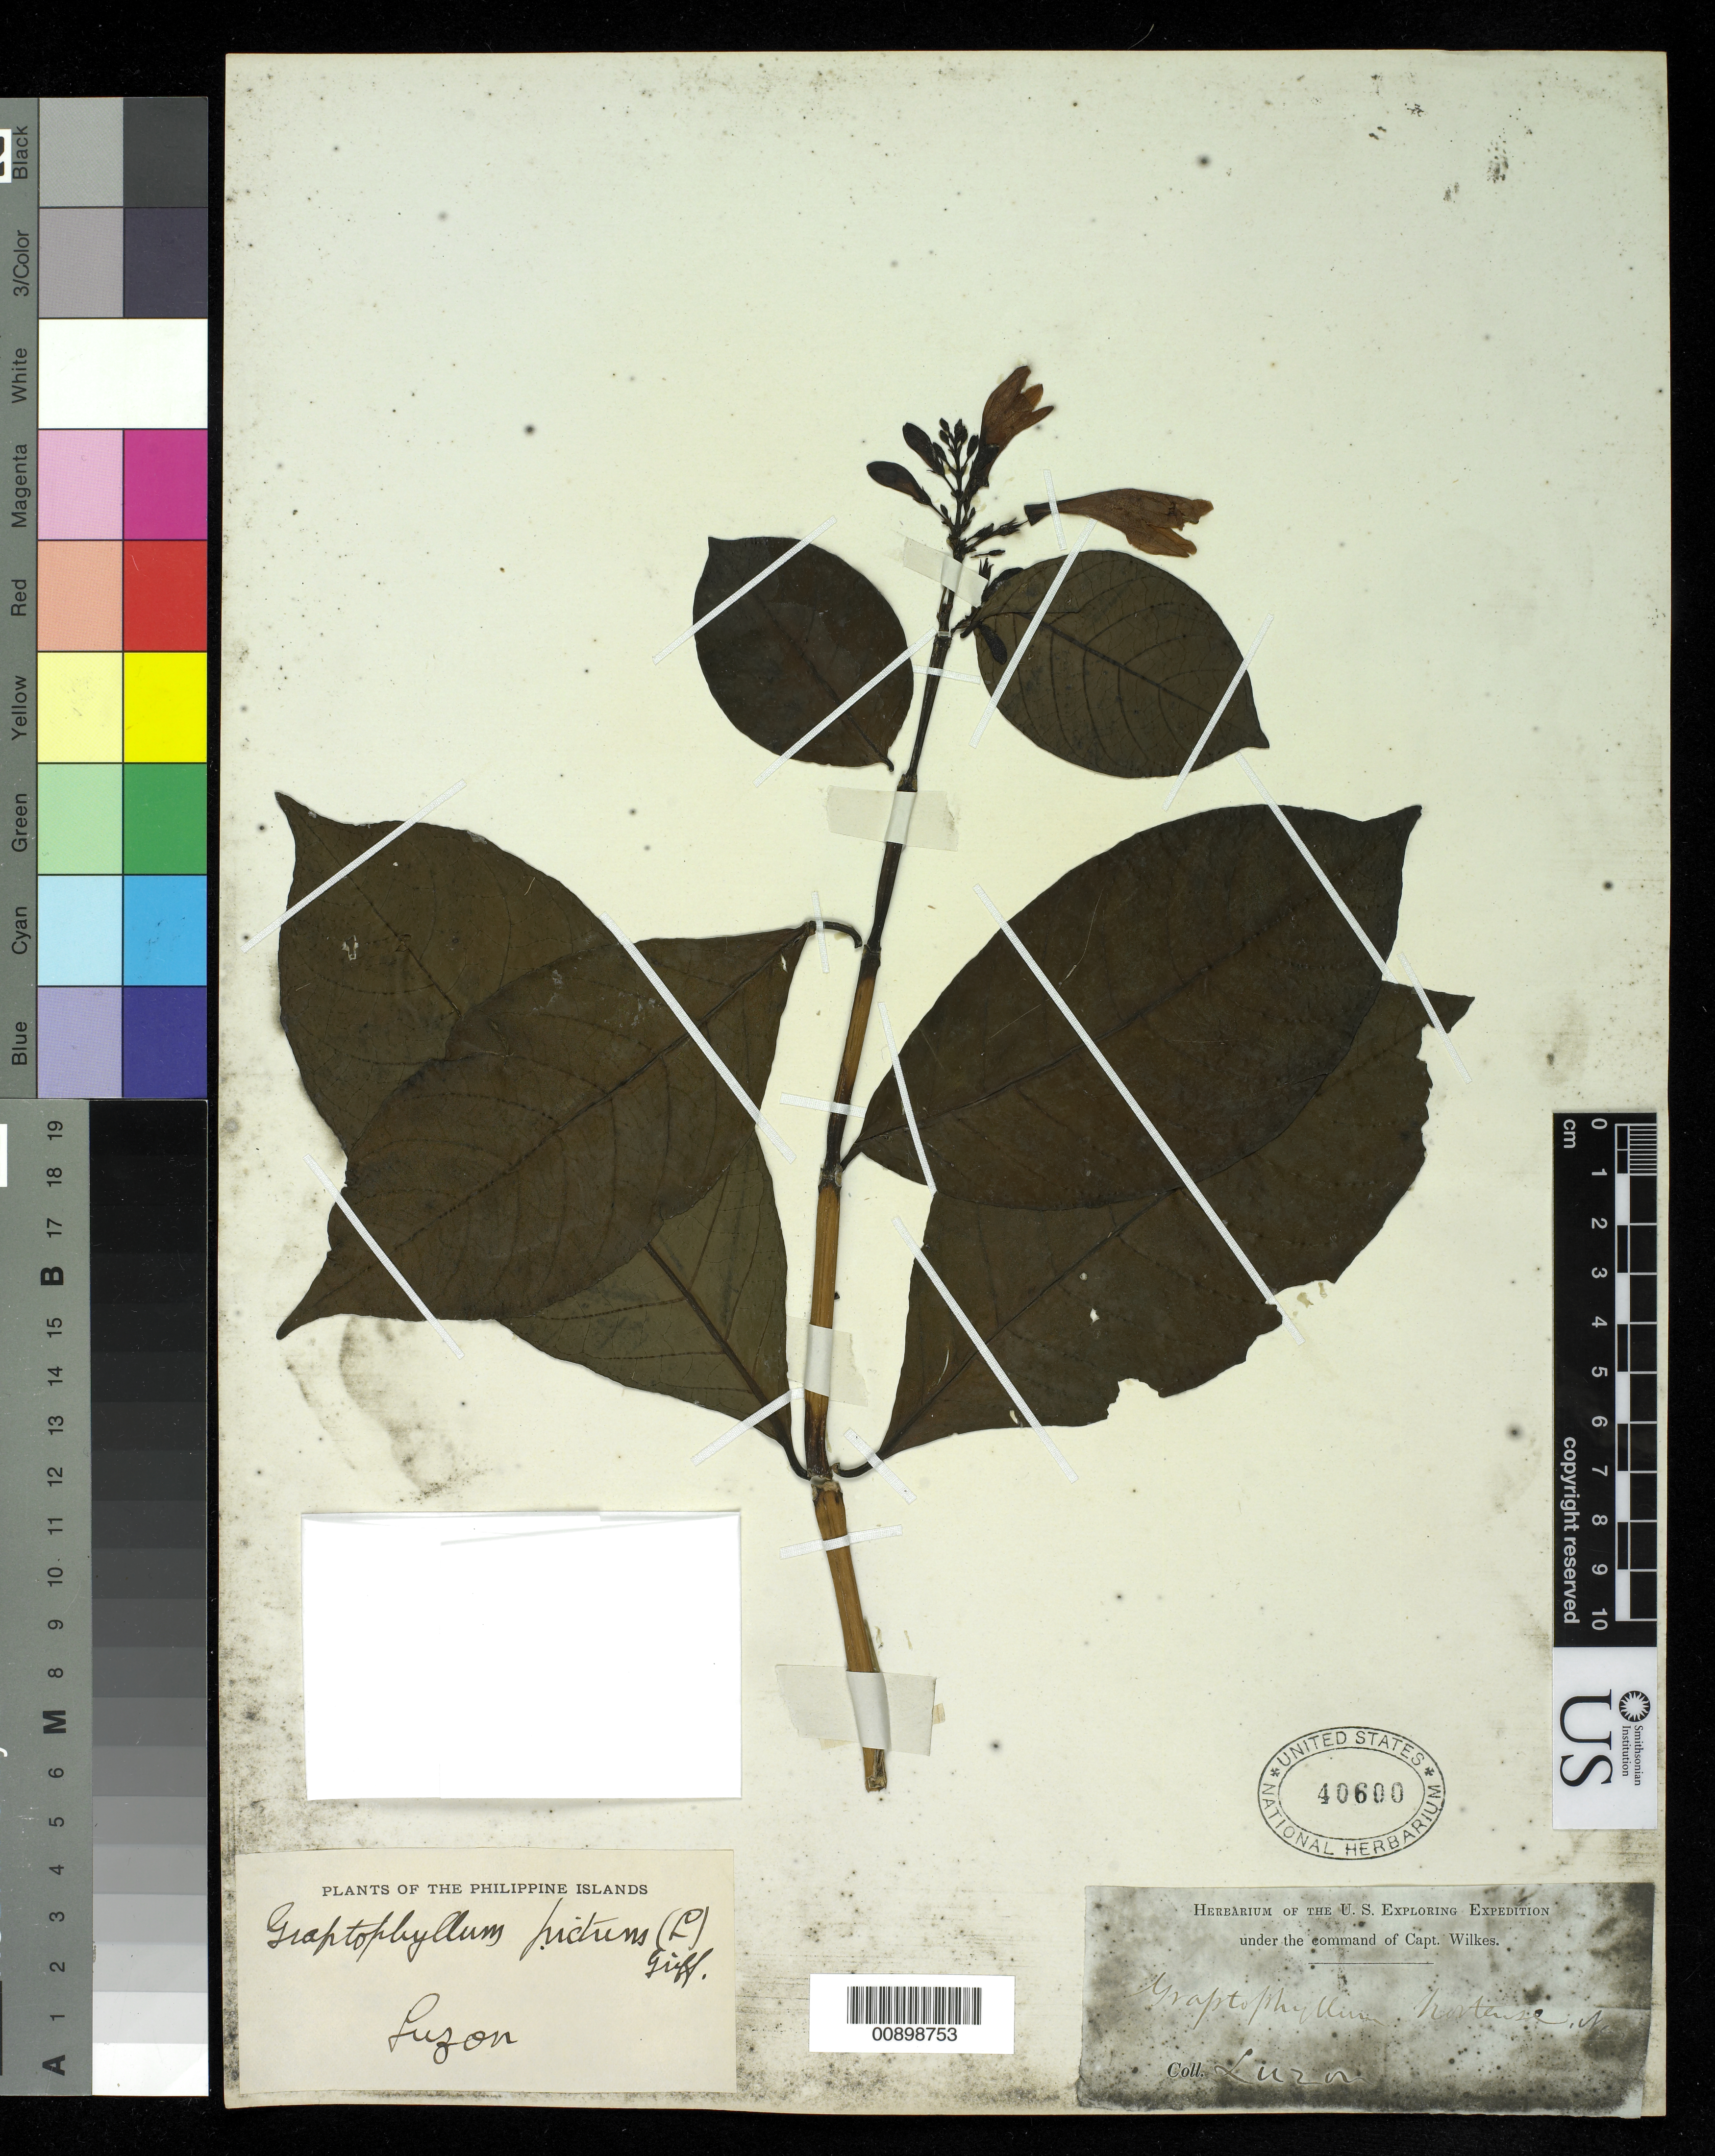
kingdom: Plantae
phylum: Tracheophyta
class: Magnoliopsida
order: Lamiales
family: Acanthaceae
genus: Graptophyllum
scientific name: Graptophyllum pictum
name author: (L.) Griff.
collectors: Wilkes Explor. Exped.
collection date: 1838/1842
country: Philippines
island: Luzon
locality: Luzon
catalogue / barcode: US 40600